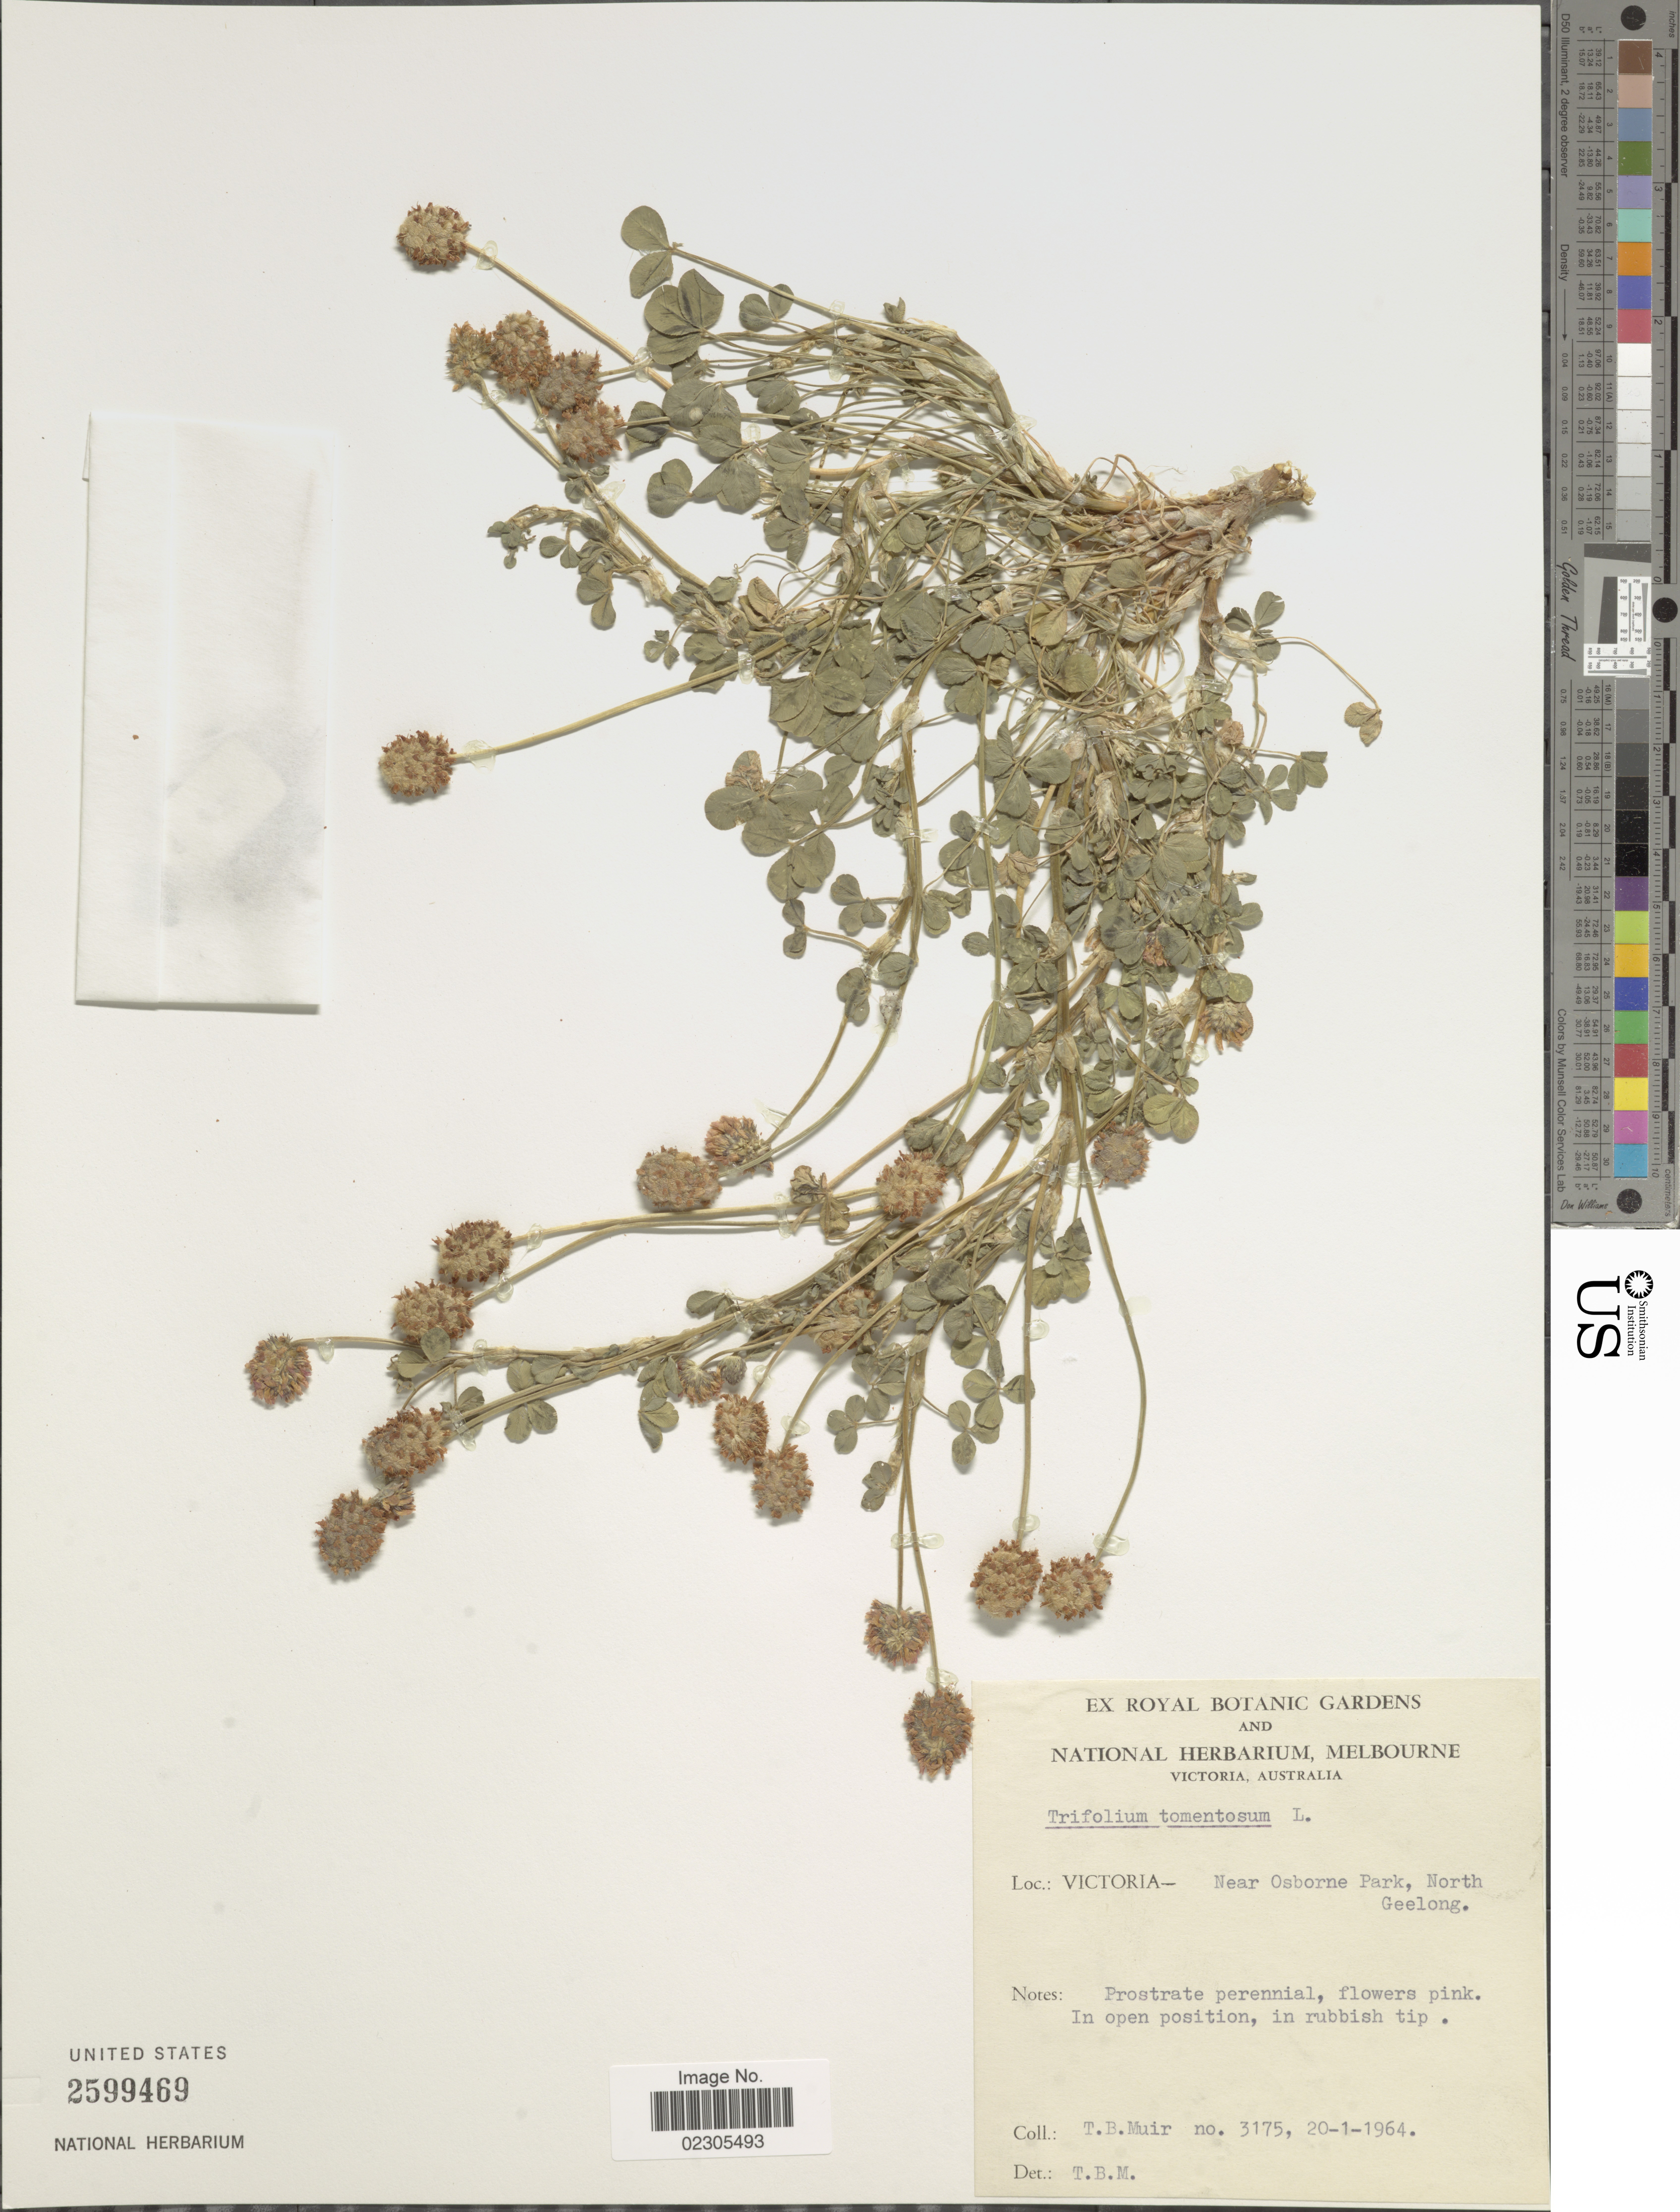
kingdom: Plantae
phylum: Tracheophyta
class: Magnoliopsida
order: Fabales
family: Fabaceae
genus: Trifolium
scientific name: Trifolium tomentosum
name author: L.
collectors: T. Muir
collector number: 3175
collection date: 1964-01-20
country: Australia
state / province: Victoria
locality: Victoria - Near Osborne Park, North Geelong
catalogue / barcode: US 2599469